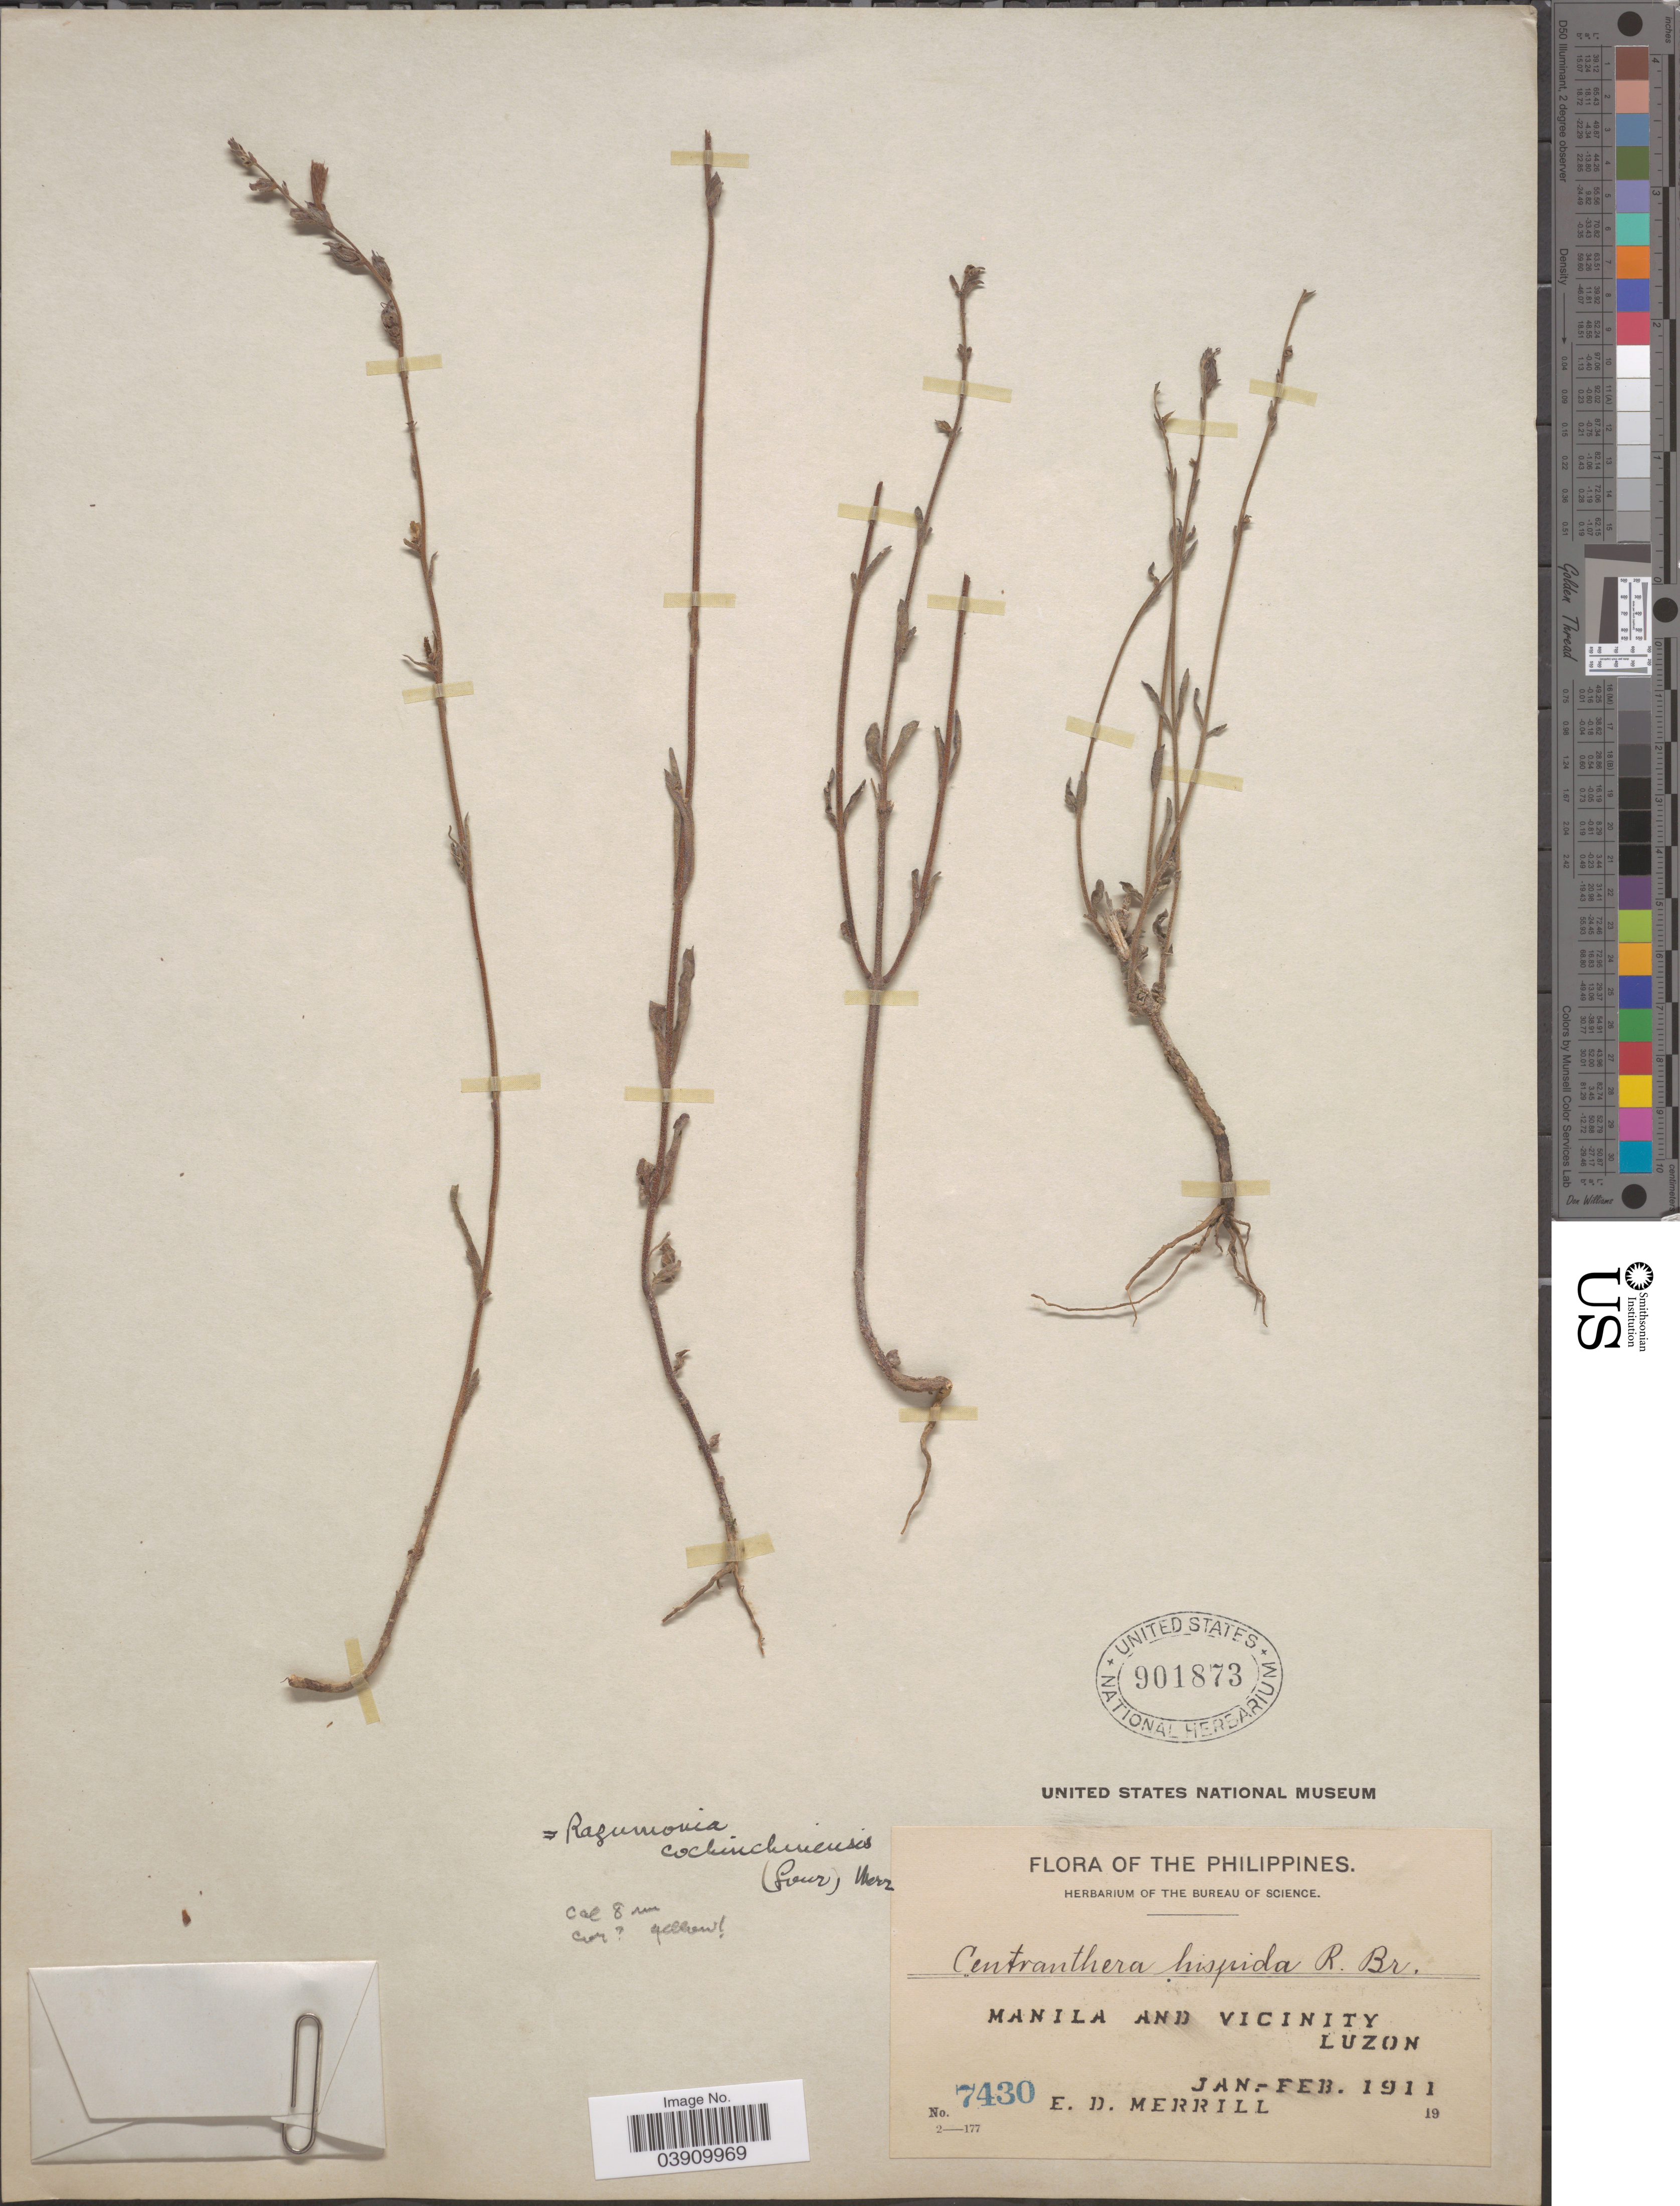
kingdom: Plantae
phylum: Tracheophyta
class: Magnoliopsida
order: Lamiales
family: Orobanchaceae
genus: Centranthera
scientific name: Centranthera cochinchinensis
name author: (Lour.) Merr.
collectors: E. D. Merrill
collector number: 7430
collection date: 1911-01/1911-02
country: Philippines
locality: Manila and vicinity. Luzon.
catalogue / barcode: US 901873